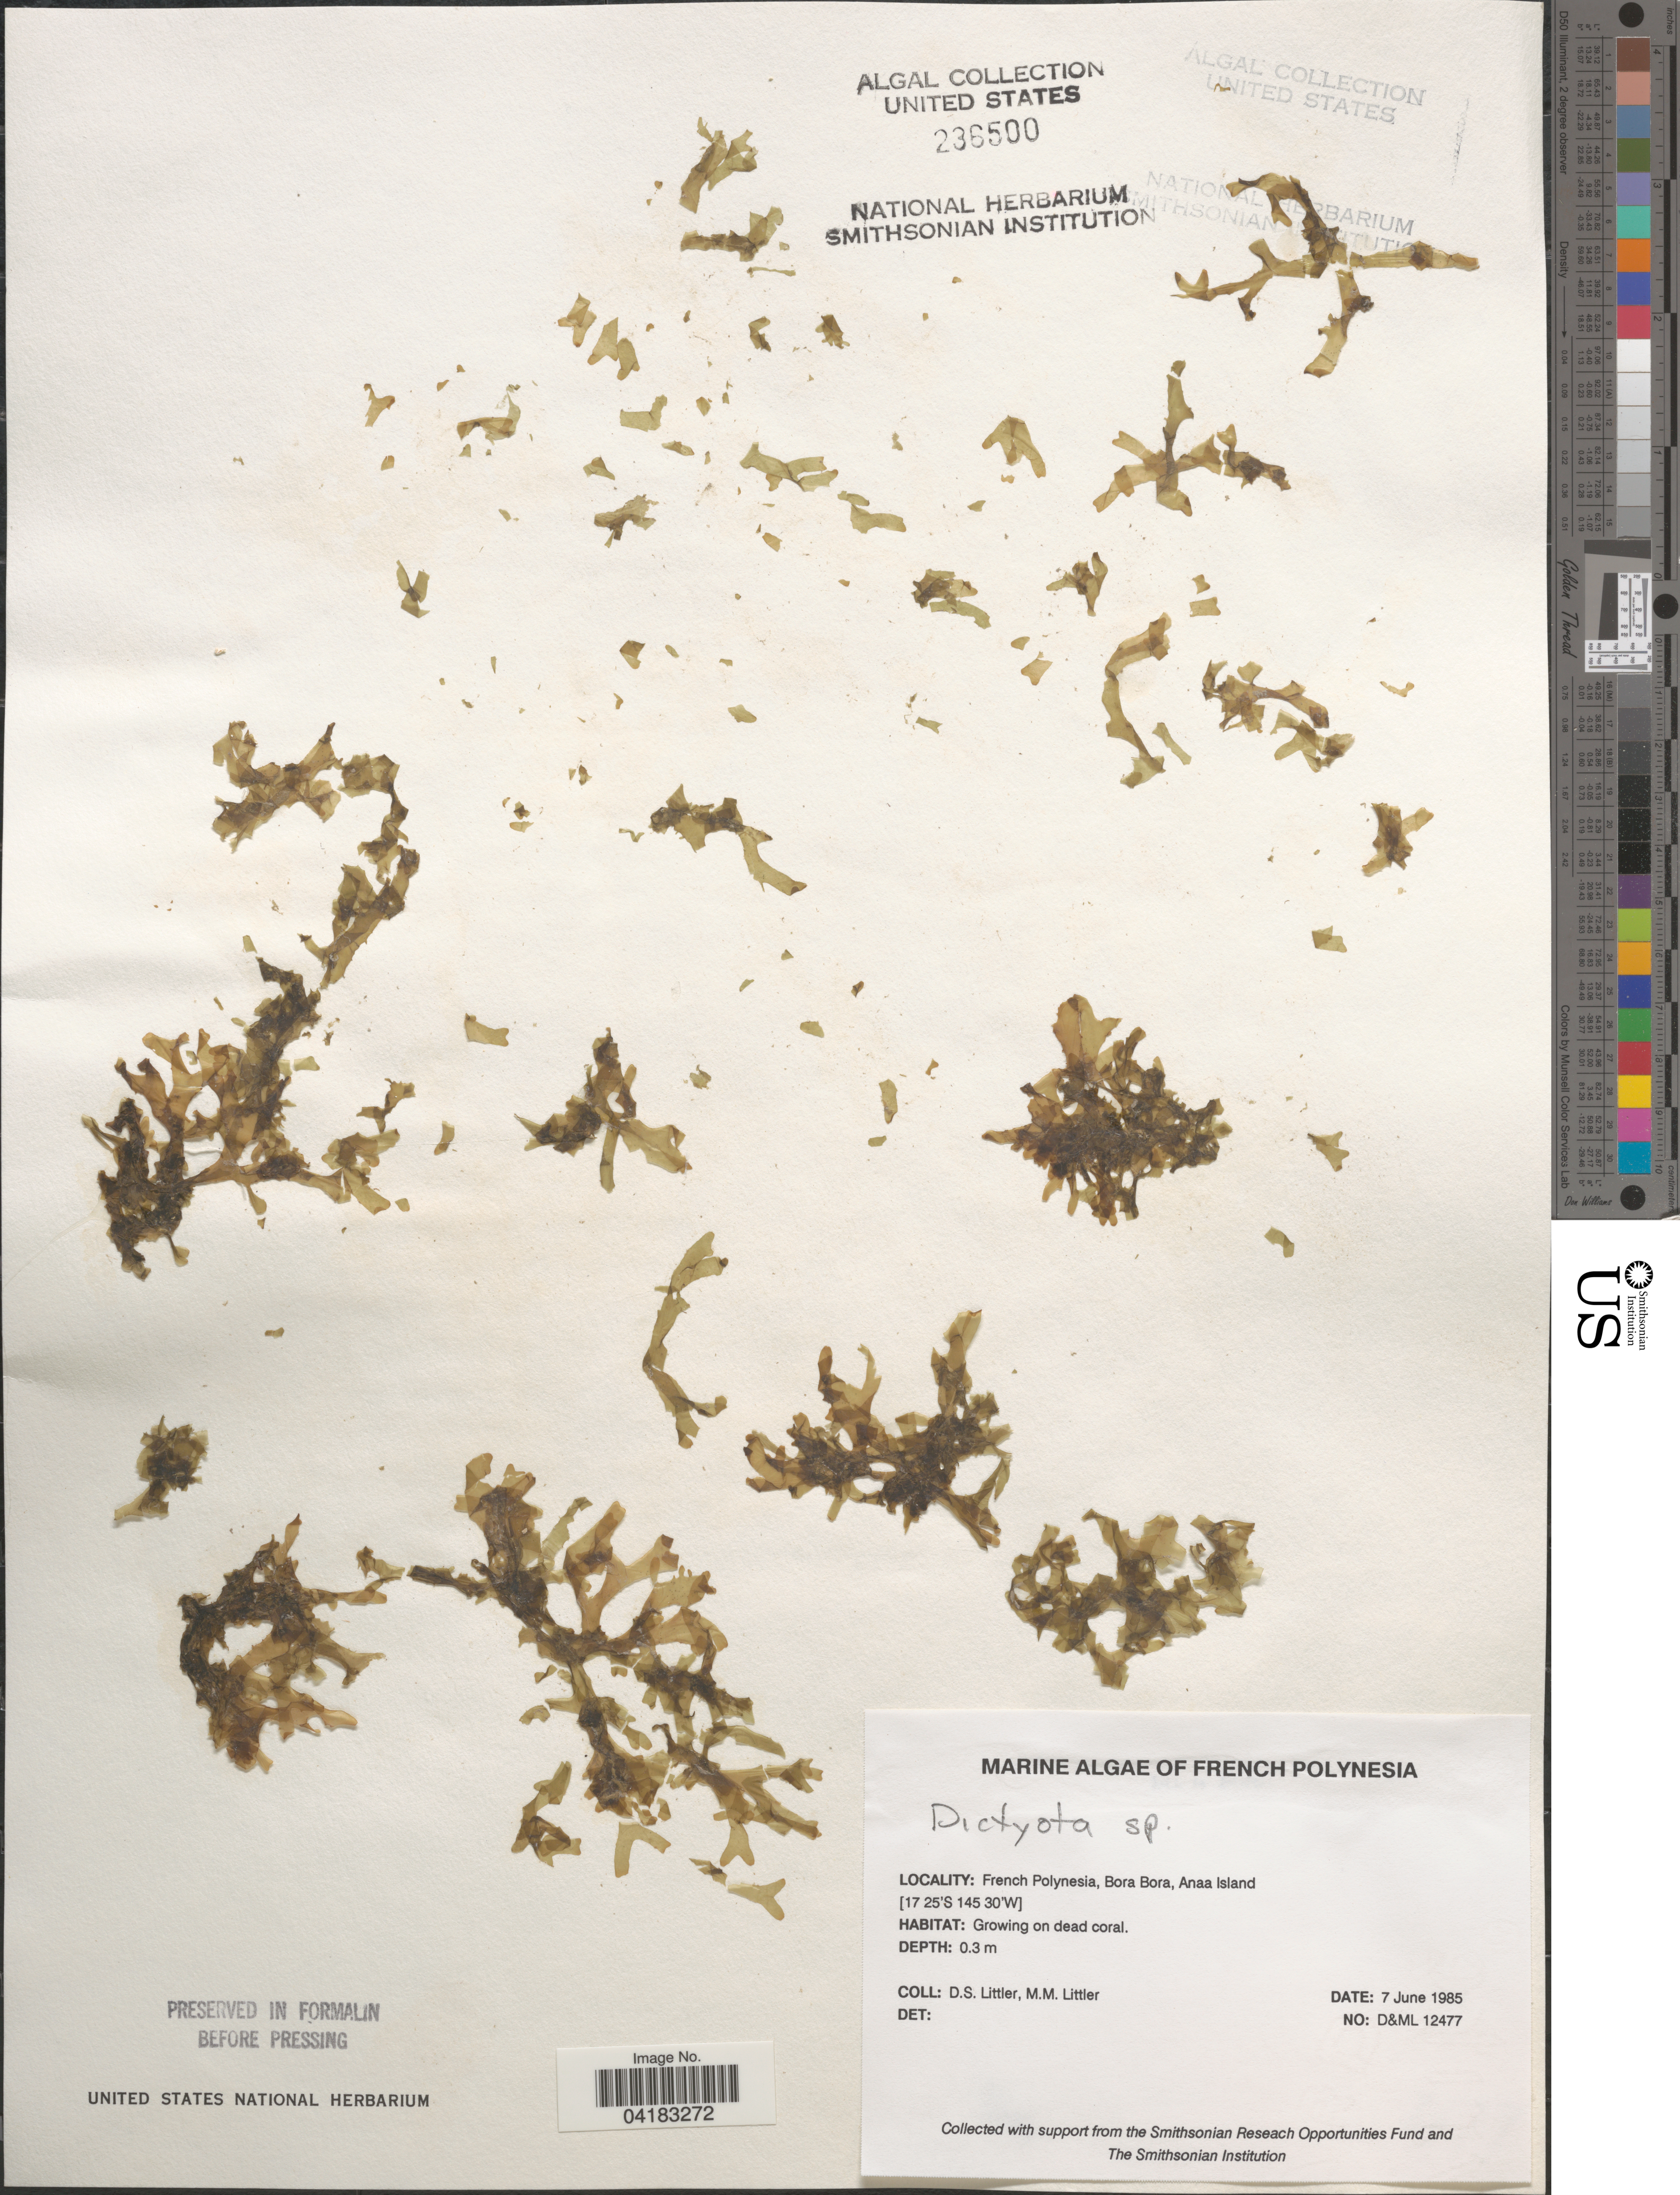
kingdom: Chromista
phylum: Ochrophyta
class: Phaeophyceae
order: Dictyotales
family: Dictyotaceae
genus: Dictyota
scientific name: Dictyota sp.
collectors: D. S. Littler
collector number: D&ML12477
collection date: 1985-06-07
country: French Polynesia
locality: Bora Bora, Anaa Island.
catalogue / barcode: US 236500